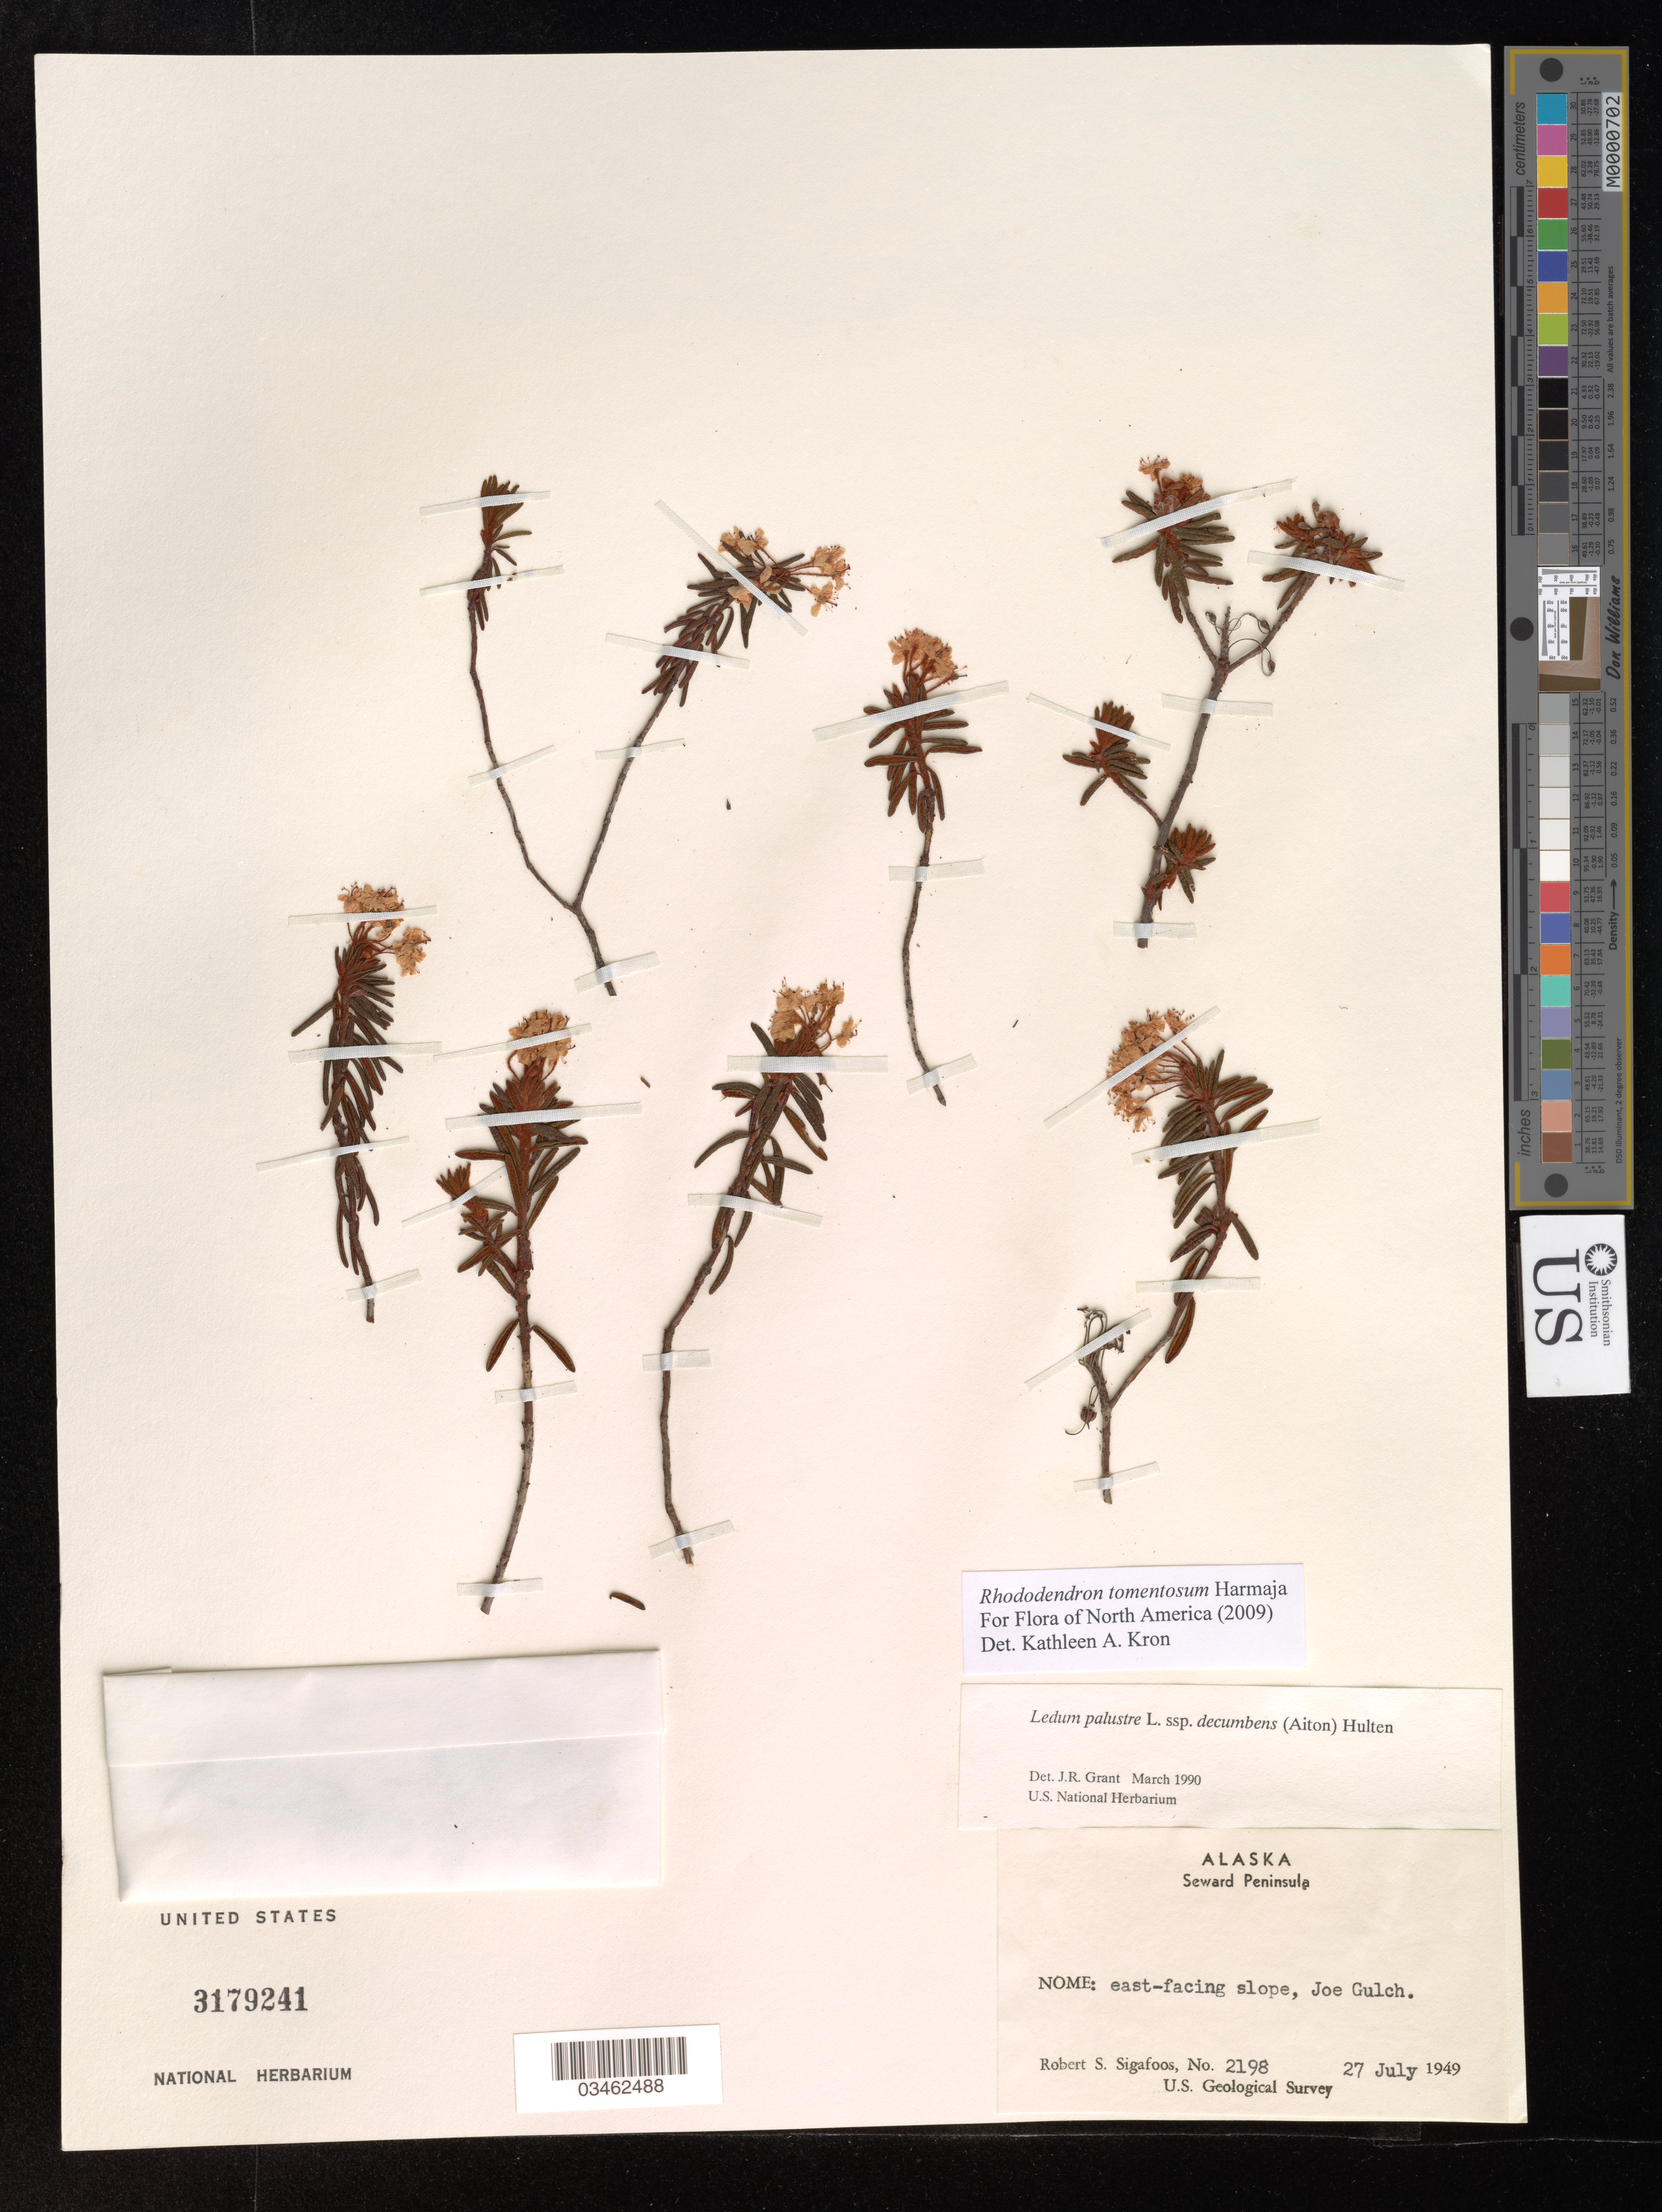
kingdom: Plantae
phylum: Tracheophyta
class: Magnoliopsida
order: Ericales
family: Ericaceae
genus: Rhododendron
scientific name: Rhododendron tomentosum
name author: Harmaja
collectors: R. Sigafoos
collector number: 2198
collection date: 1949-07-27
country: United States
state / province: Alaska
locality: Seward Peninsula. Nome: east-facing slope, Joe Gulch. U.S. Geological Survey.?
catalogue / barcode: US 3179241